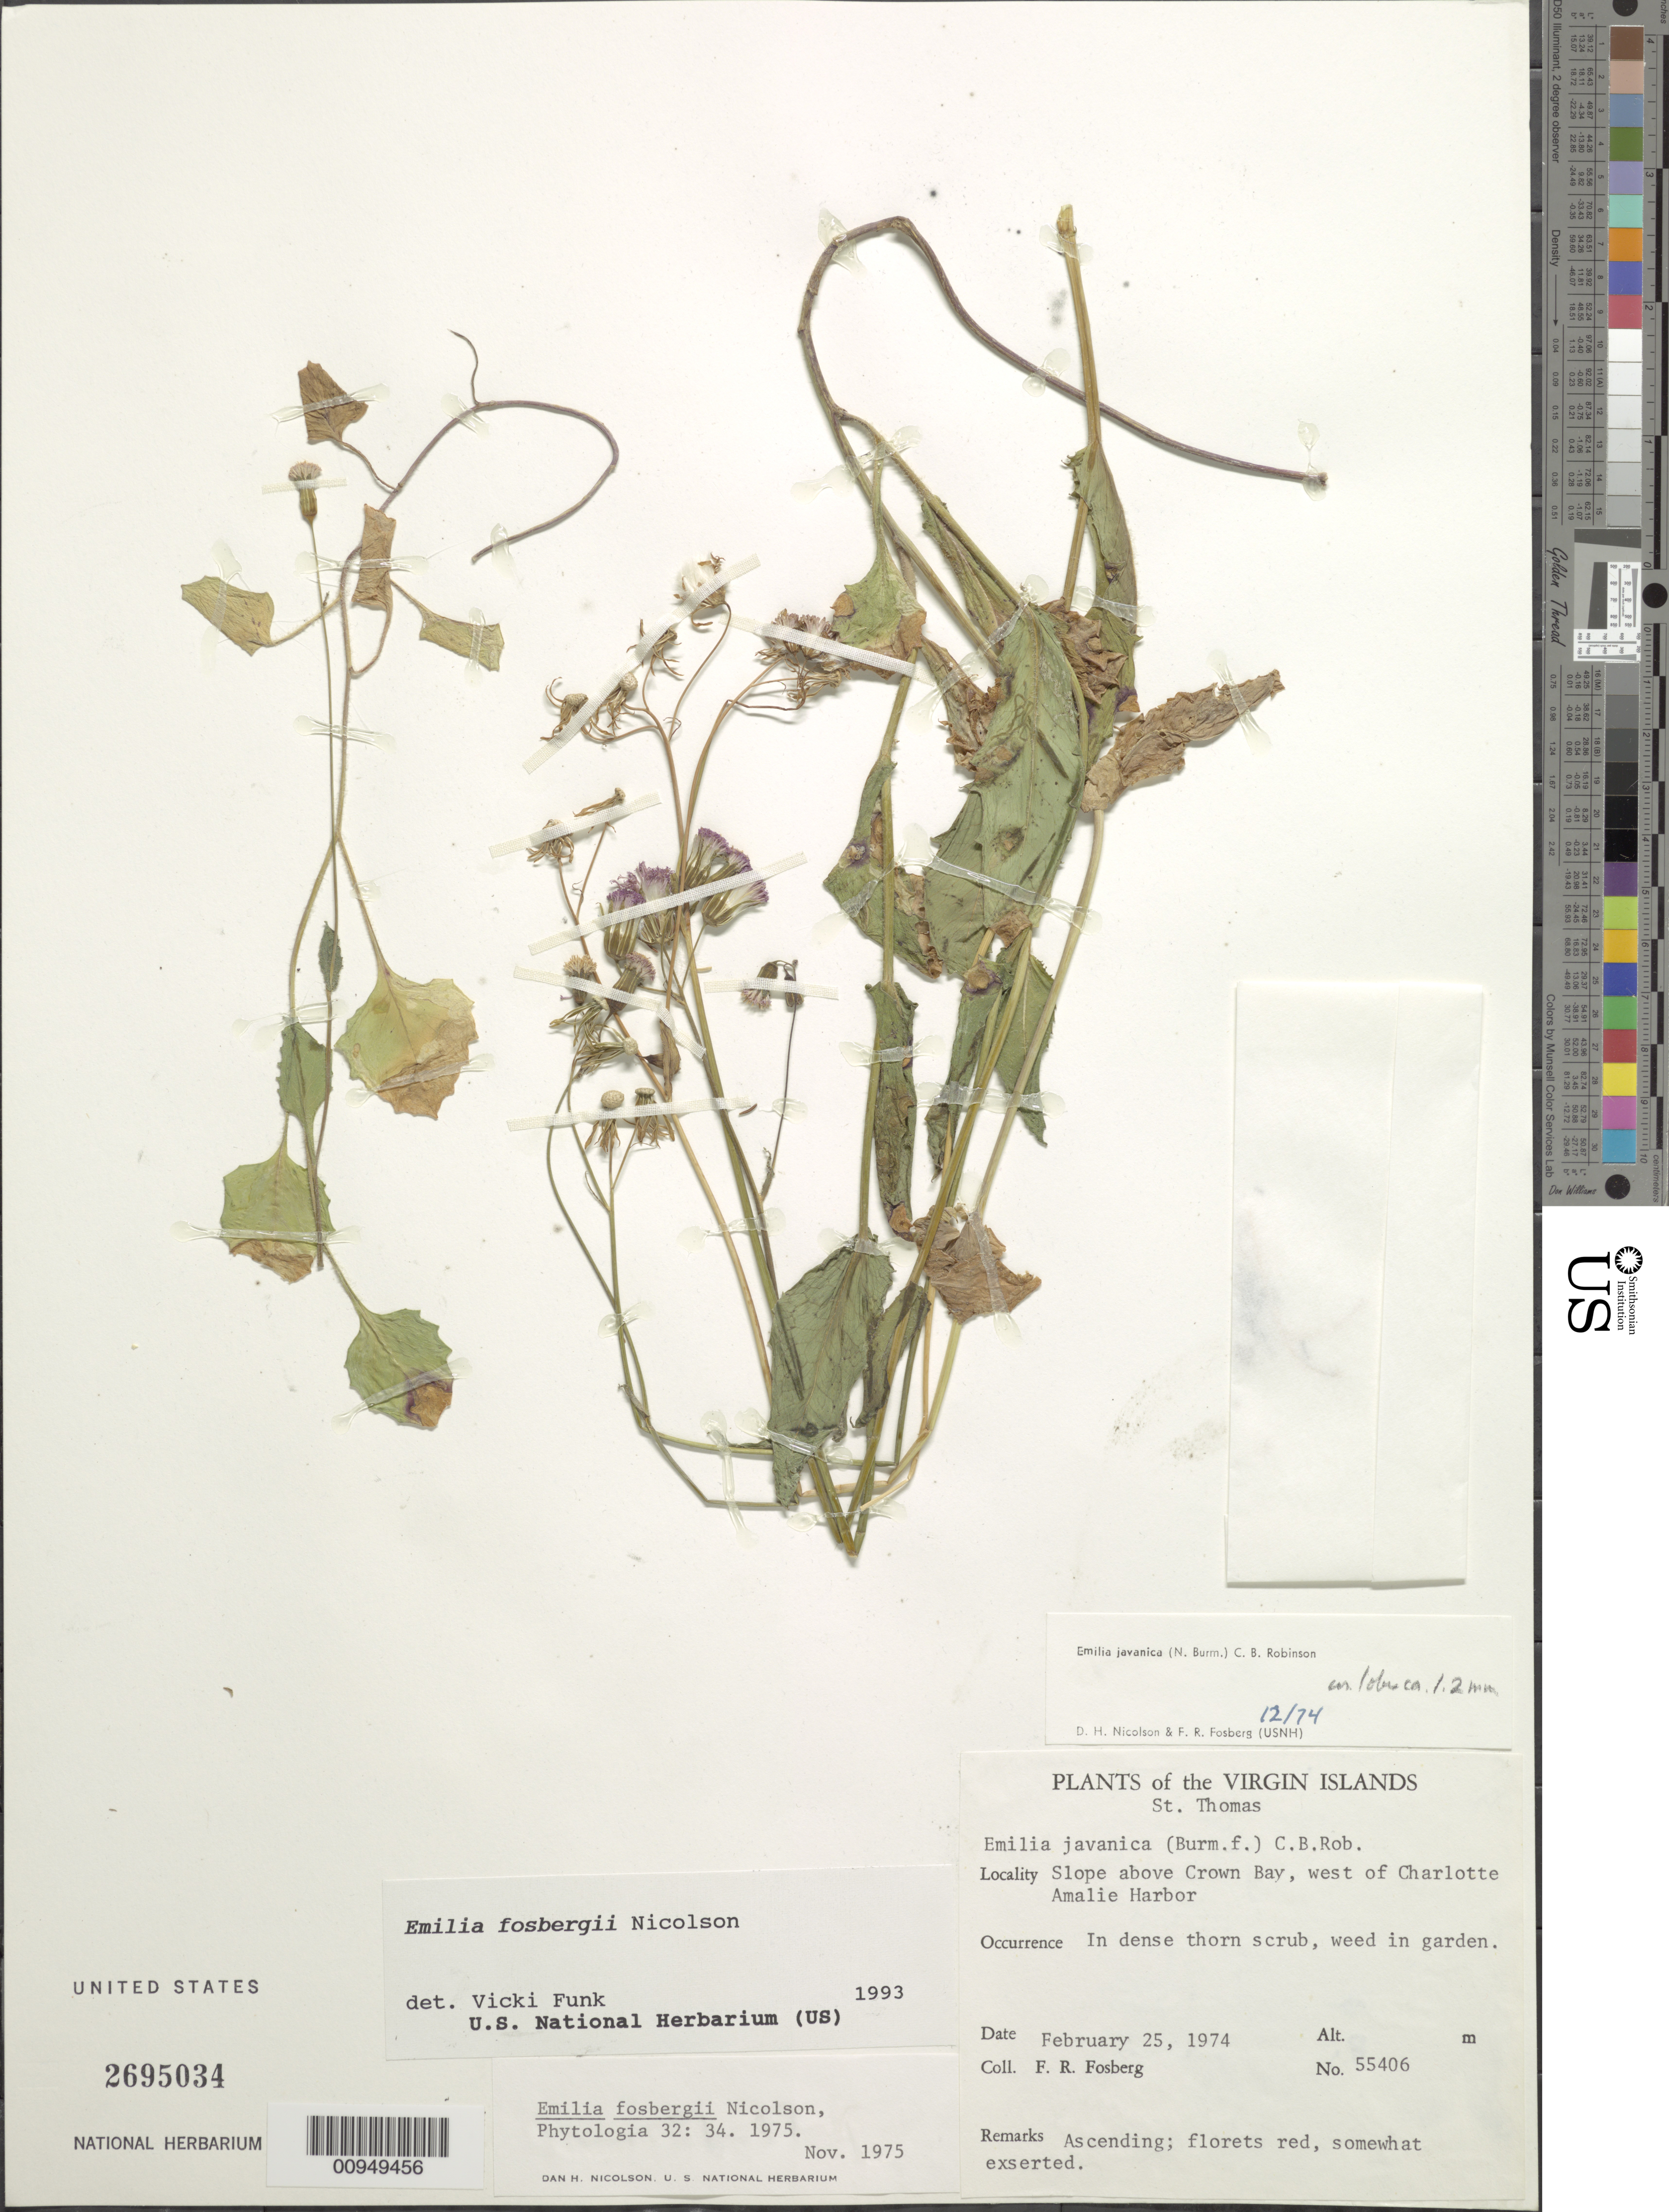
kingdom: Plantae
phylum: Tracheophyta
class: Magnoliopsida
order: Asterales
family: Asteraceae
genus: Emilia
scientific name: Emilia fosbergii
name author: Nicolson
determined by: Nicolson, Dan H.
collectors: F. R. Fosberg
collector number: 55406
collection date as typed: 25 Feb 1974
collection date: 1974-02-25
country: U.S. Virgin Islands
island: St. Thomas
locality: Slope above Crown Bay, west of Charlotte Amalie Harbor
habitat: In dense thorn scrub, in garden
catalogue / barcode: US 2695034